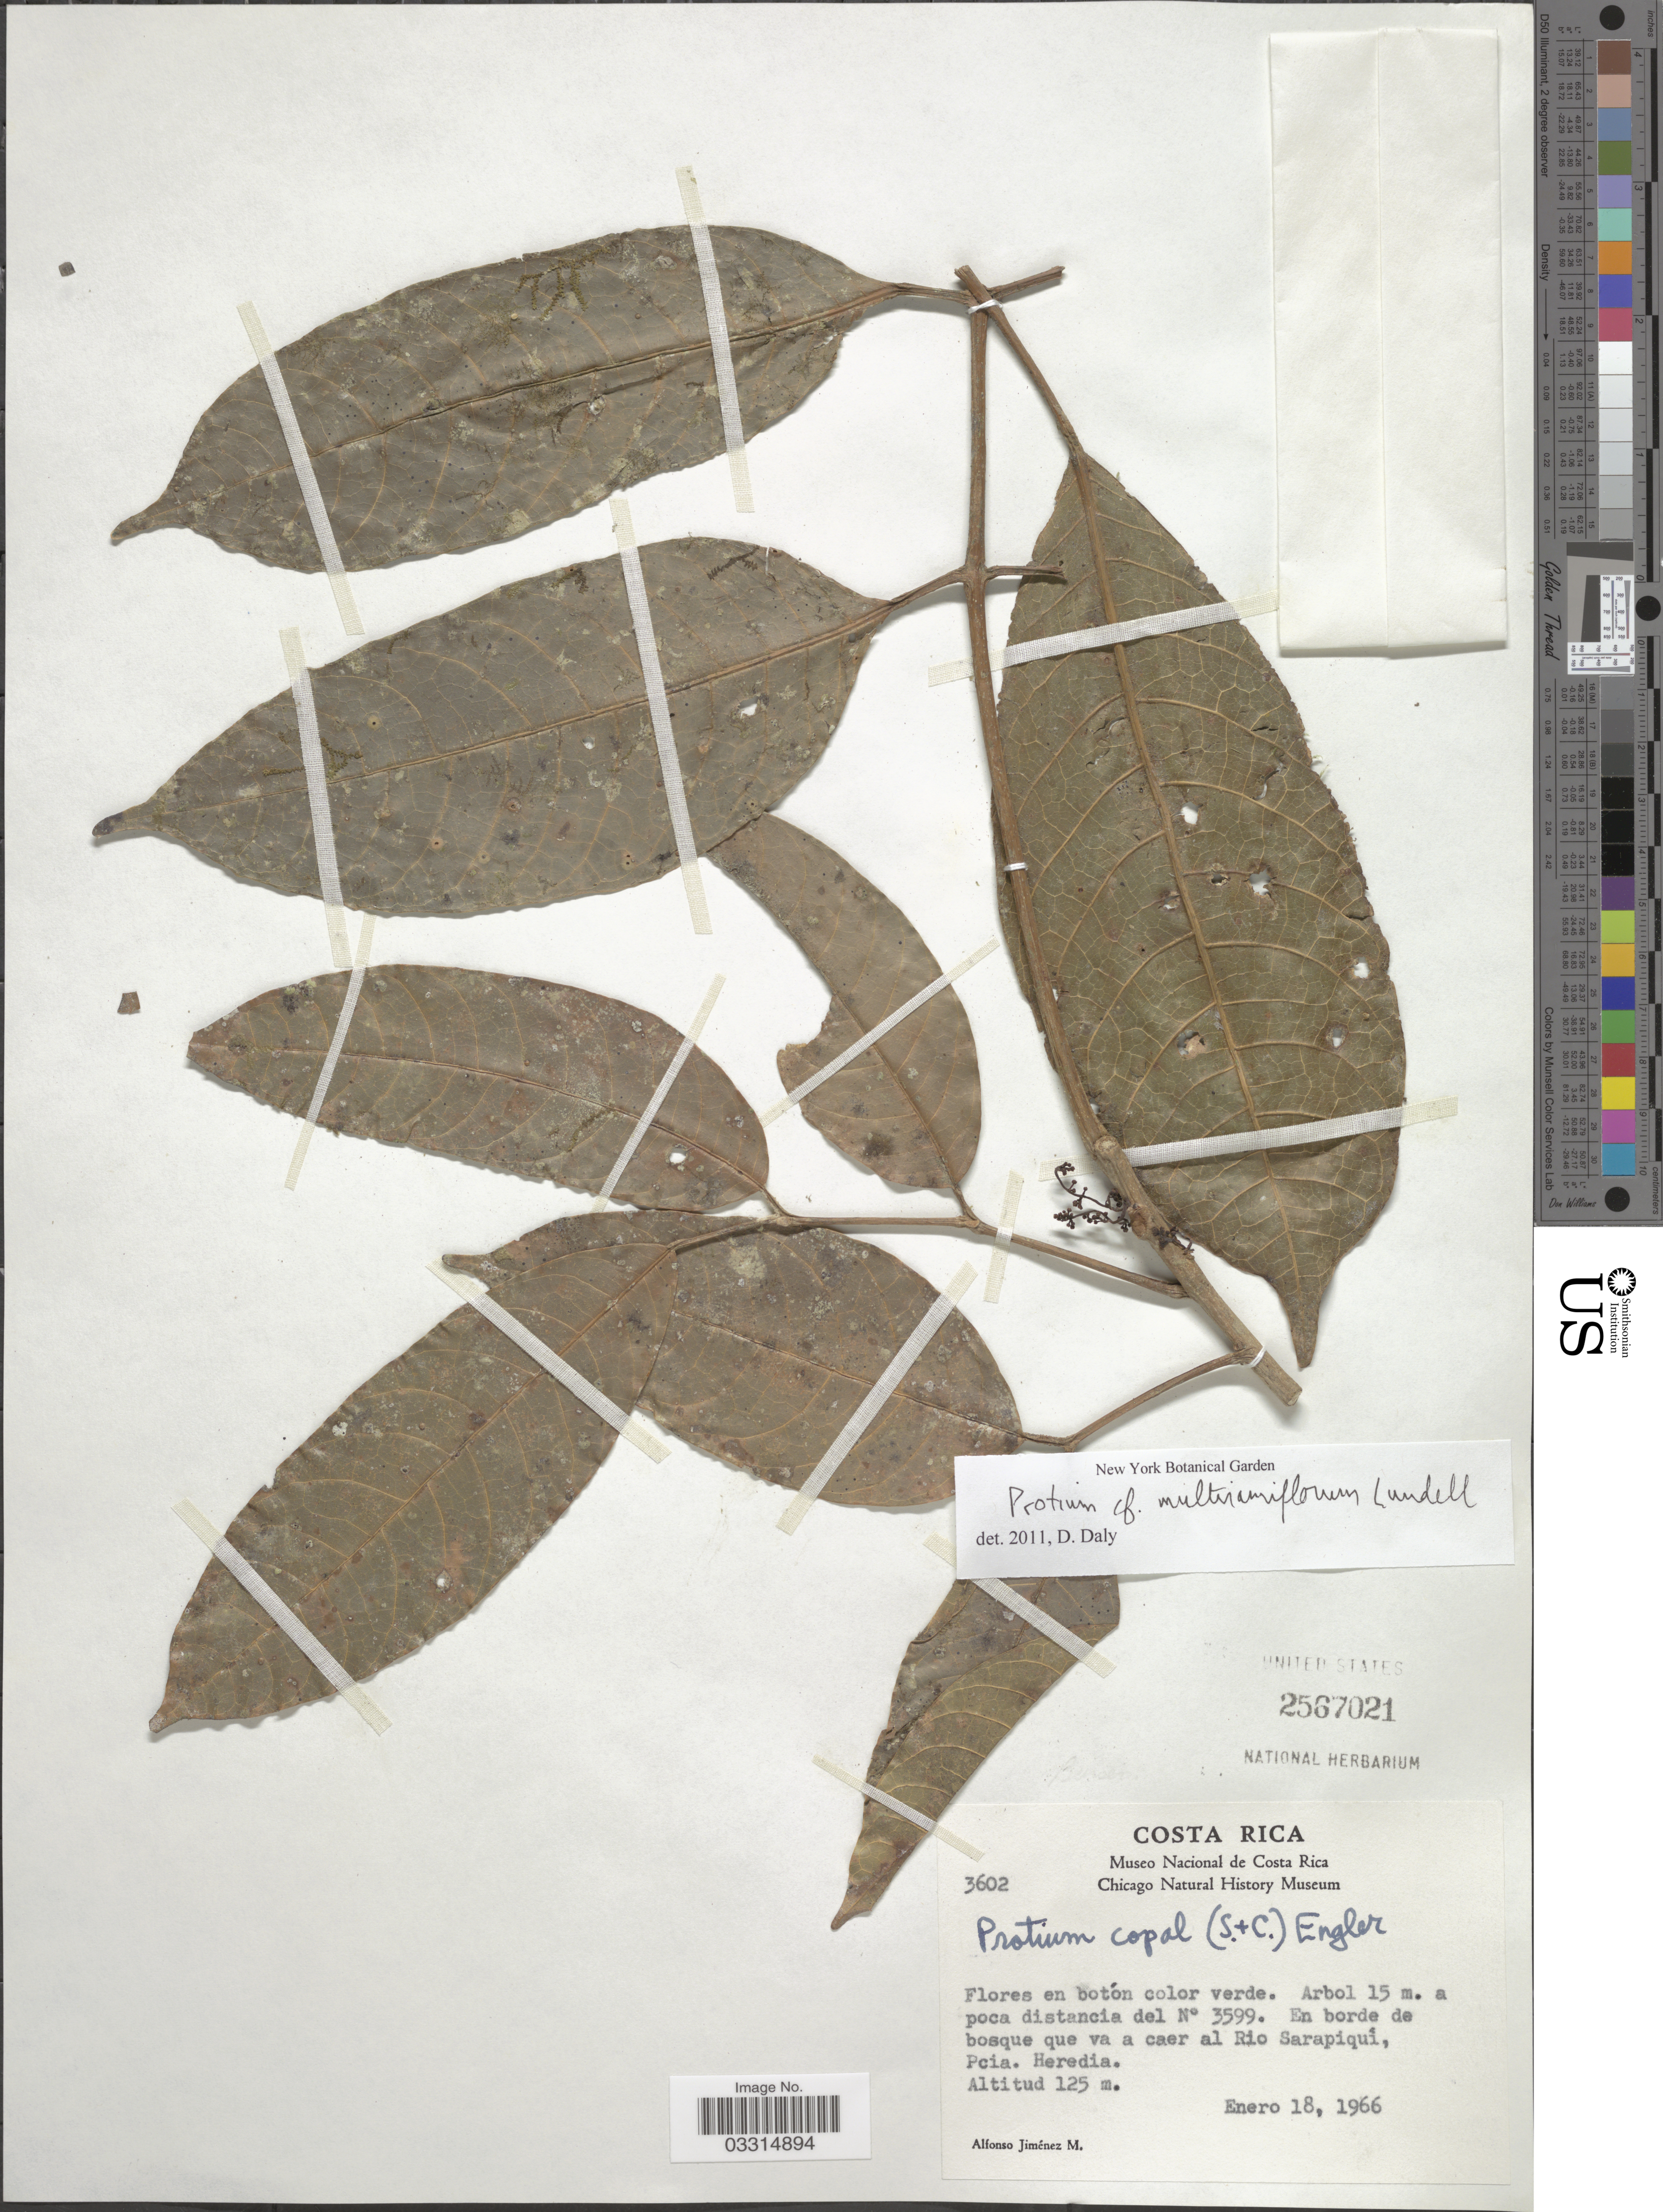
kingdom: Plantae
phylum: Tracheophyta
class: Magnoliopsida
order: Sapindales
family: Burseraceae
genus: Protium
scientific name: Protium multiramiflorum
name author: Lundell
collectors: A. Jimenez M.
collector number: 3602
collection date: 1966-01-18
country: Costa Rica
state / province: Heredia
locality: En borde de bosque que va a caer al Rio Sarapiqui, Pcia. Heredia.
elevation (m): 125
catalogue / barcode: US 2567021